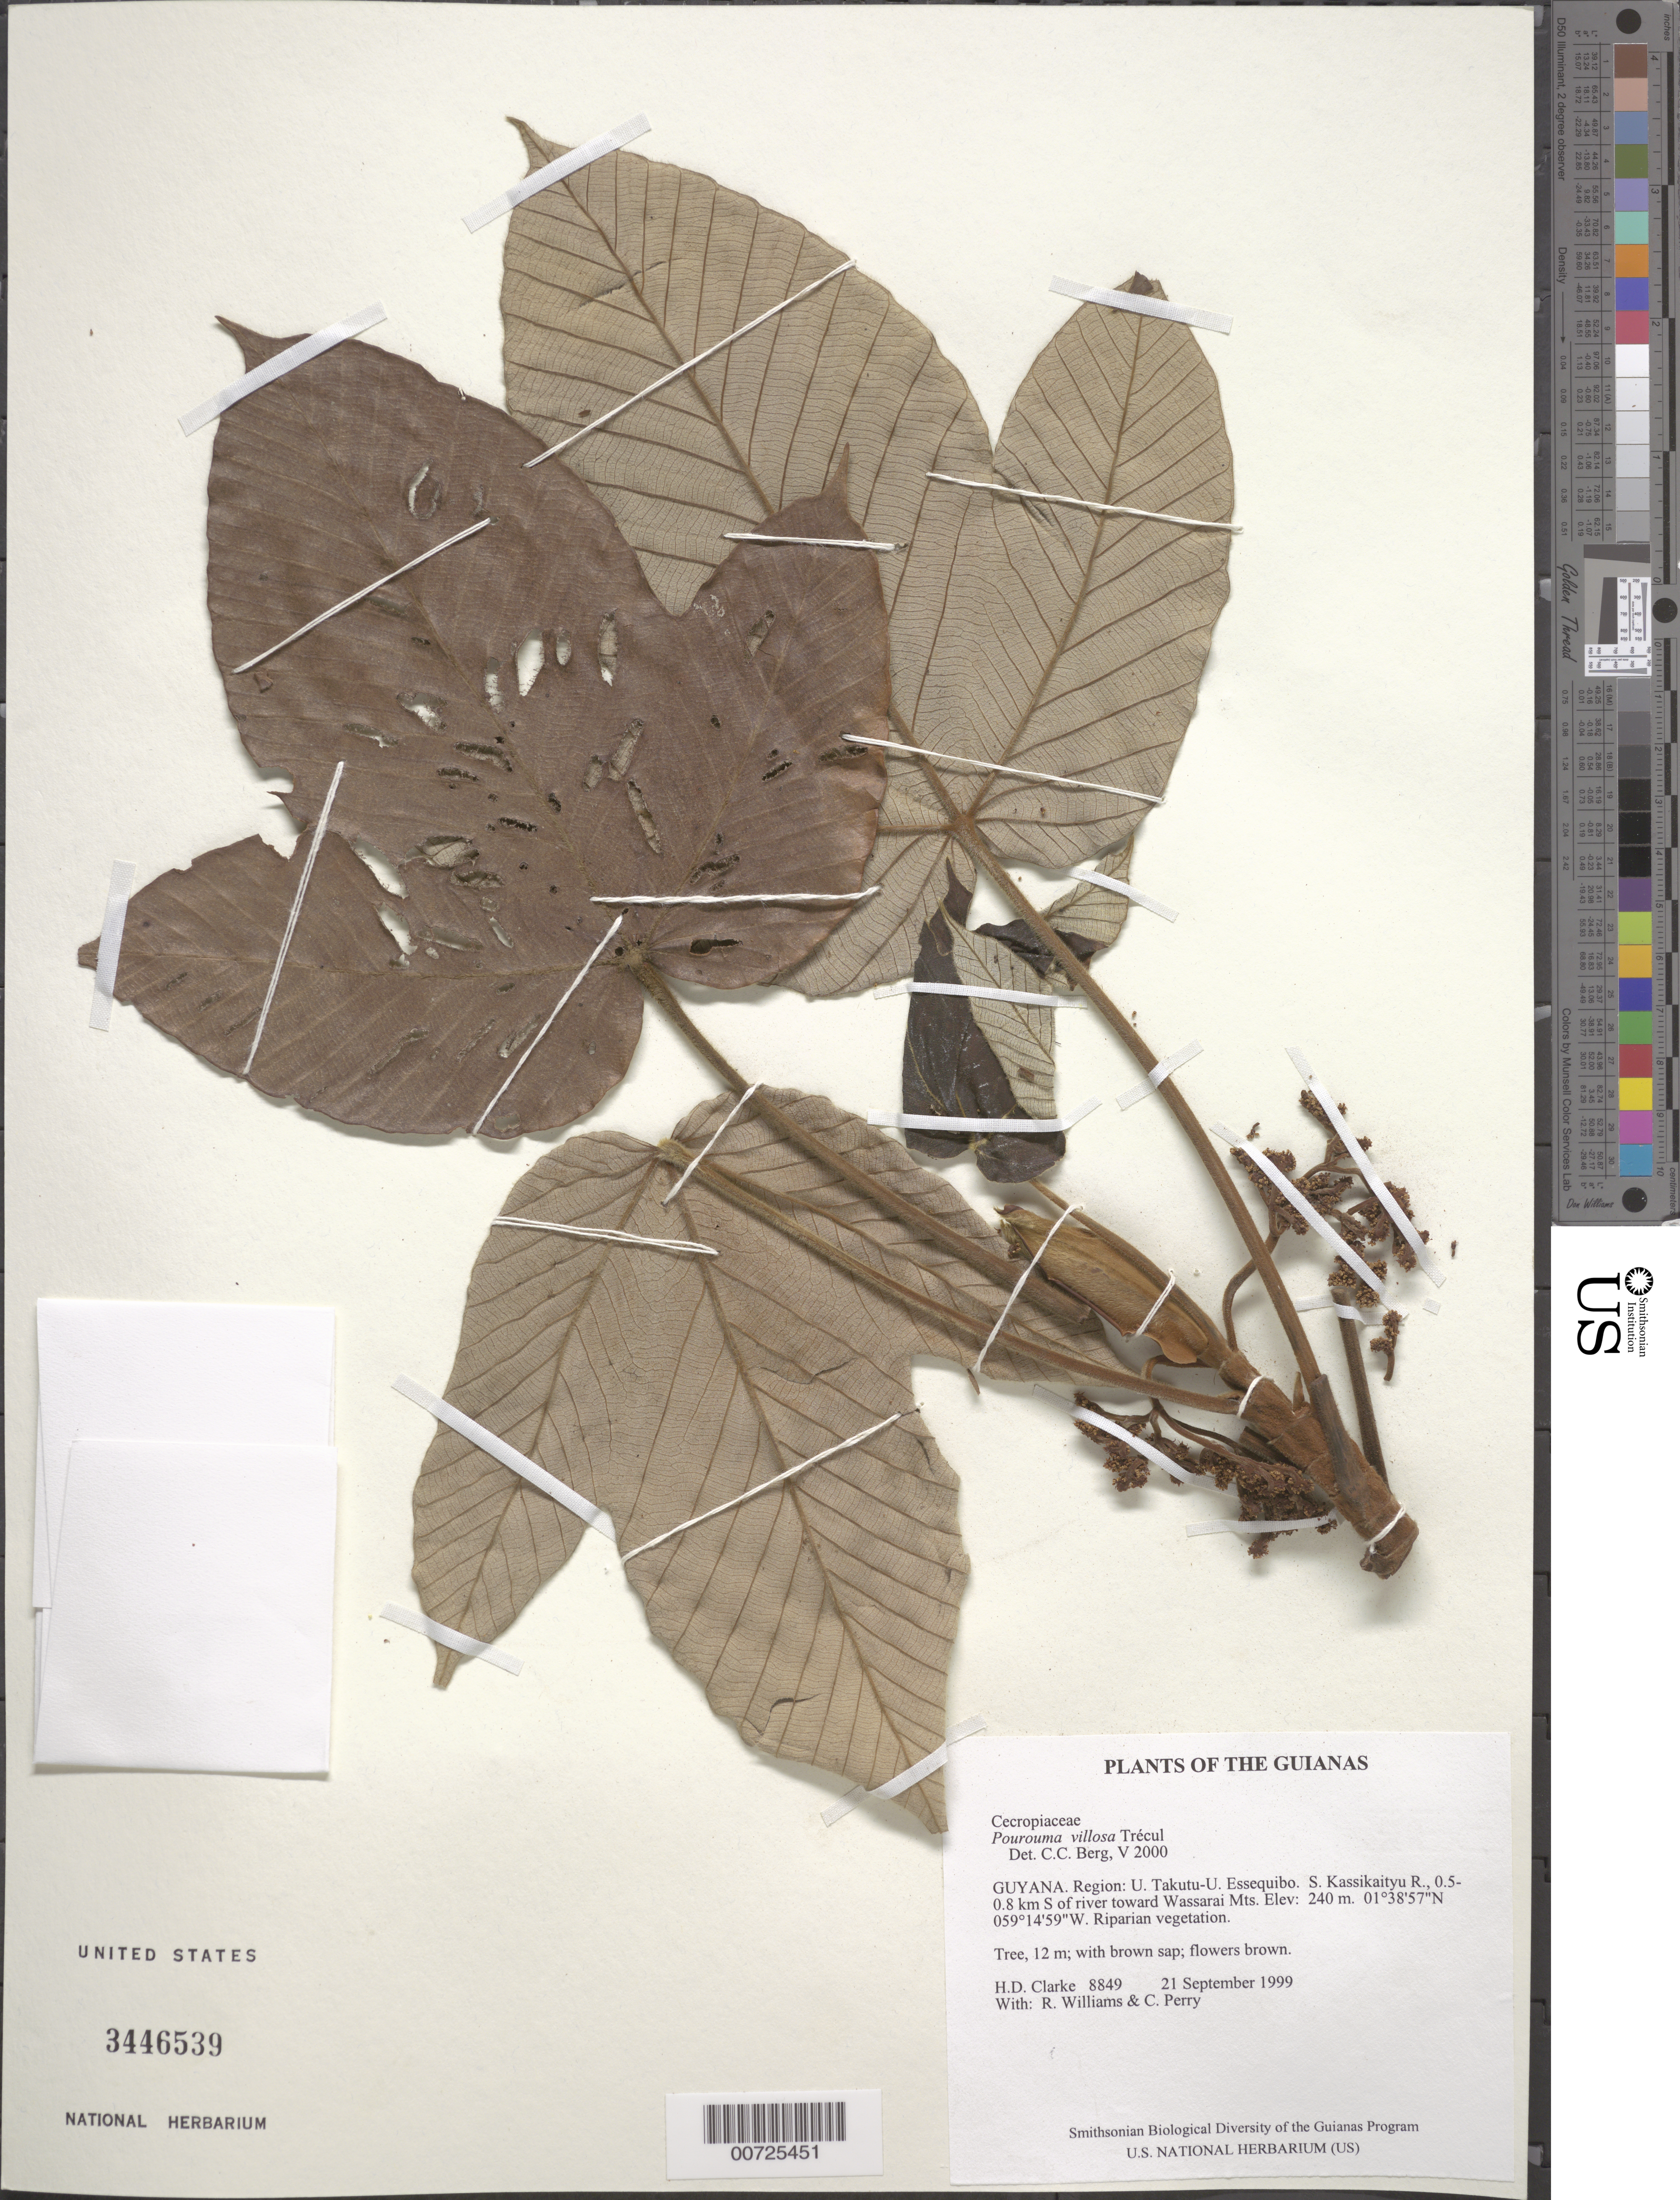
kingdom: Plantae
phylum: Tracheophyta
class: Magnoliopsida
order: Rosales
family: Urticaceae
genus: Pourouma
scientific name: Pourouma villosa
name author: Trécul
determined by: Berg, C. C.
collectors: H. D. Clarke, R. Williams & C. Perry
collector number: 8849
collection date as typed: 21 September 1999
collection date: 1999-09-21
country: Guyana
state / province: U. Takutu-U. Essequibo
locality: S. Kassikaityu R., 0.5-0.8 km S of river toward Wassarai Mts.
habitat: Riparian vegetation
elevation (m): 240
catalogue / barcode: US 3446539